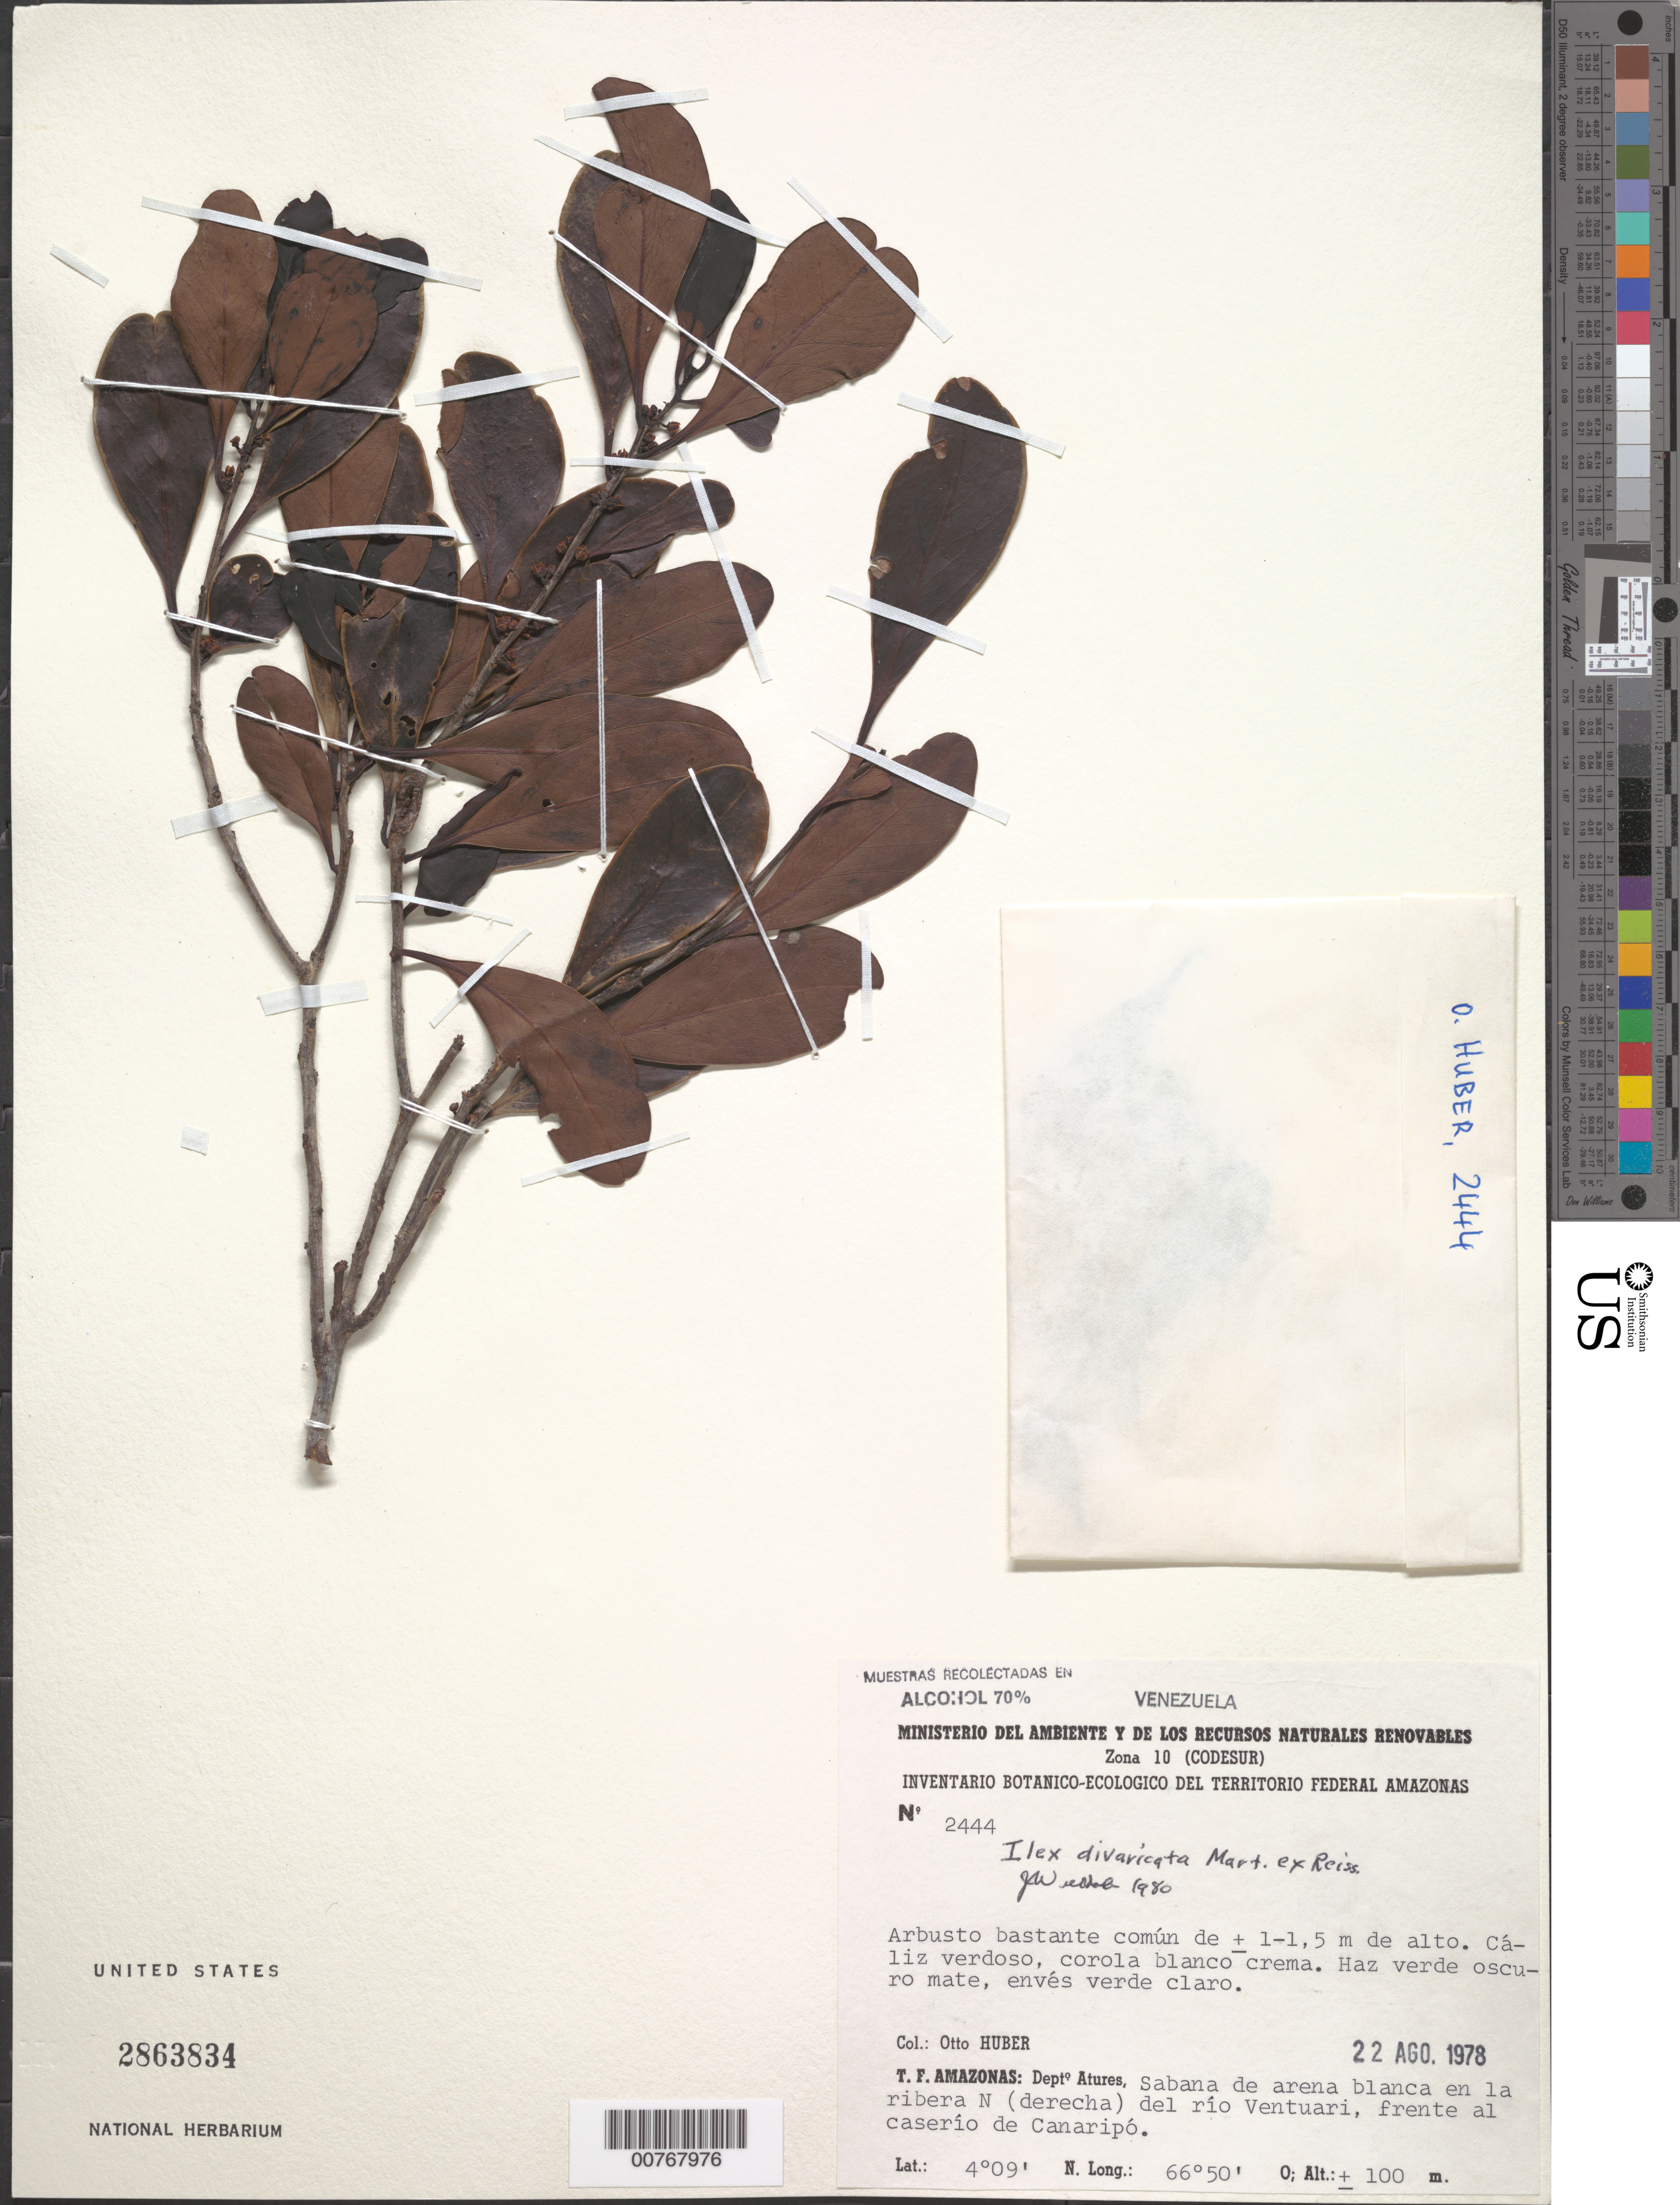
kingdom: Plantae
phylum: Tracheophyta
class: Magnoliopsida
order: Aquifoliales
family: Aquifoliaceae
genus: Ilex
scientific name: Ilex divaricata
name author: Mart. ex Reissek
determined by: Wurdack, John J., (US), US (UNITED STATES)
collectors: O. Huber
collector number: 2444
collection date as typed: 22-Aug-78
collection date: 1978-08-22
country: Venezuela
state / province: Amazonas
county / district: Atures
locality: Río Ventuari, N (derecha), frente al caserío de Canaripó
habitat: White sand savanna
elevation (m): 100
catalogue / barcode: US 2863834